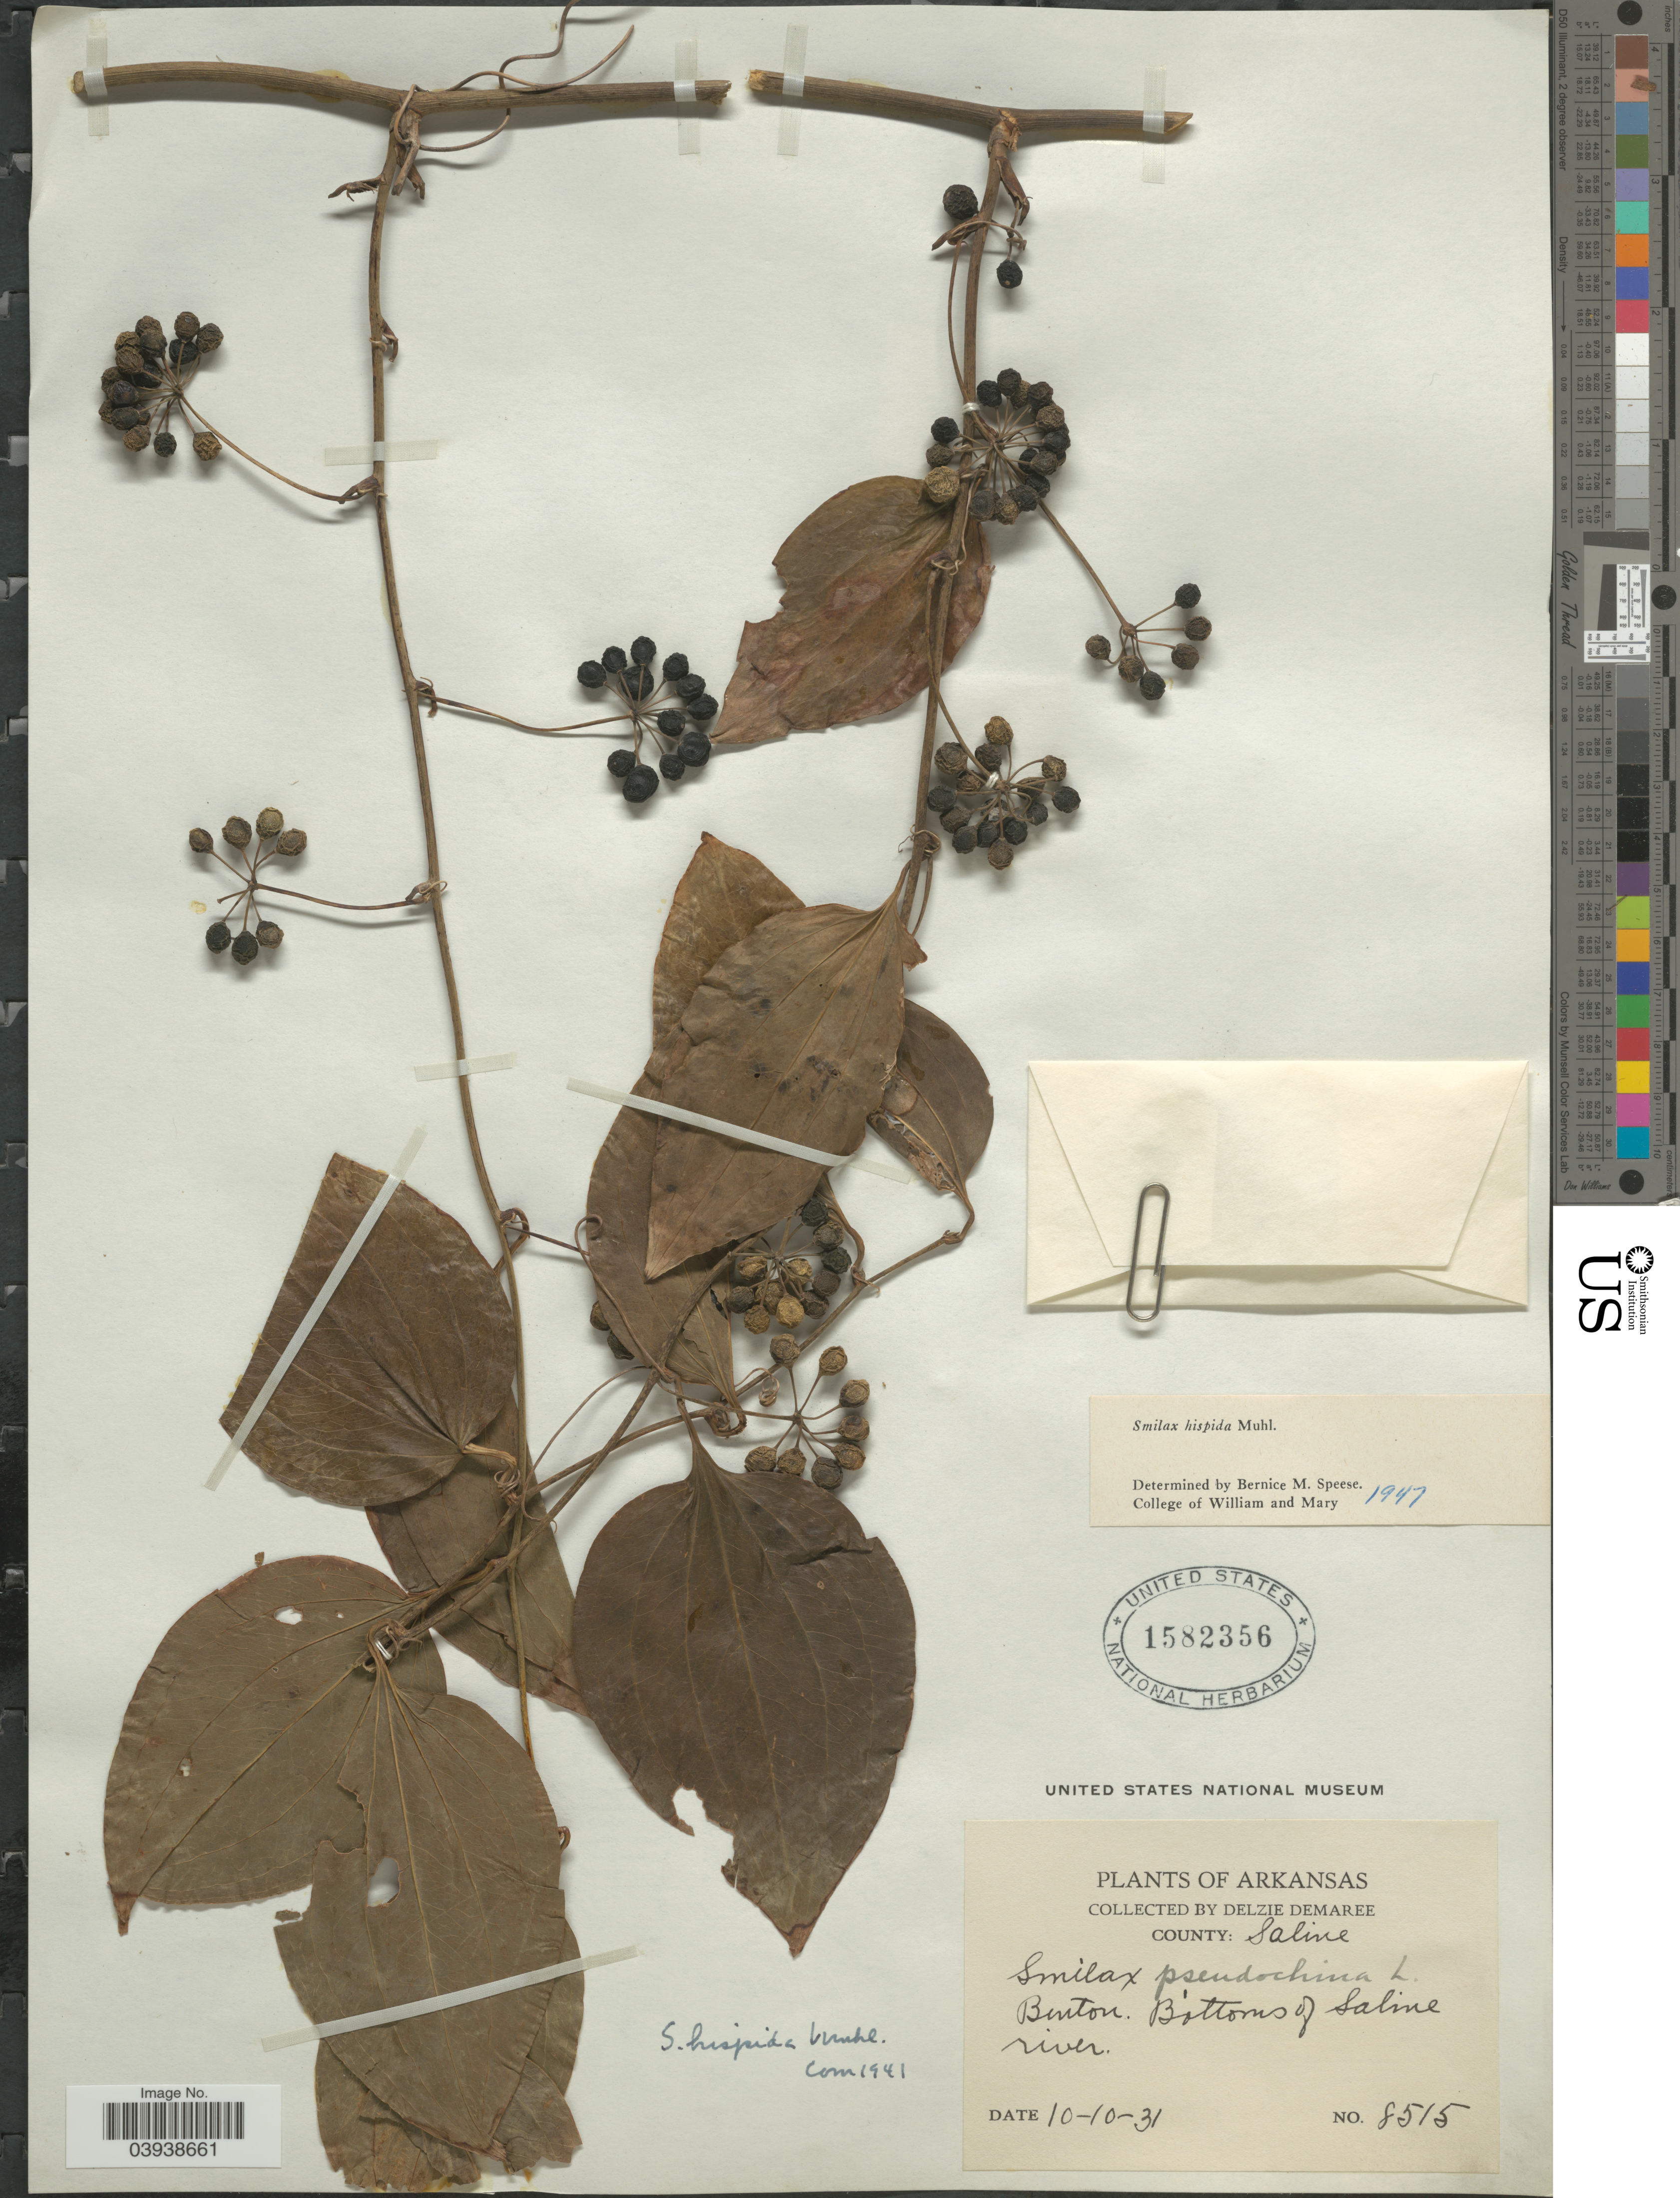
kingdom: Plantae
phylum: Tracheophyta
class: Liliopsida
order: Liliales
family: Smilacaceae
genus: Smilax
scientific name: Smilax hispida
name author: Raf.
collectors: D. Demaree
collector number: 8515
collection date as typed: Transcribed d/m/y: 10/10/31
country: United States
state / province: Arkansas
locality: County: Saline. Benton. Bottoms of Saline river.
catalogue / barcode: US 1582356